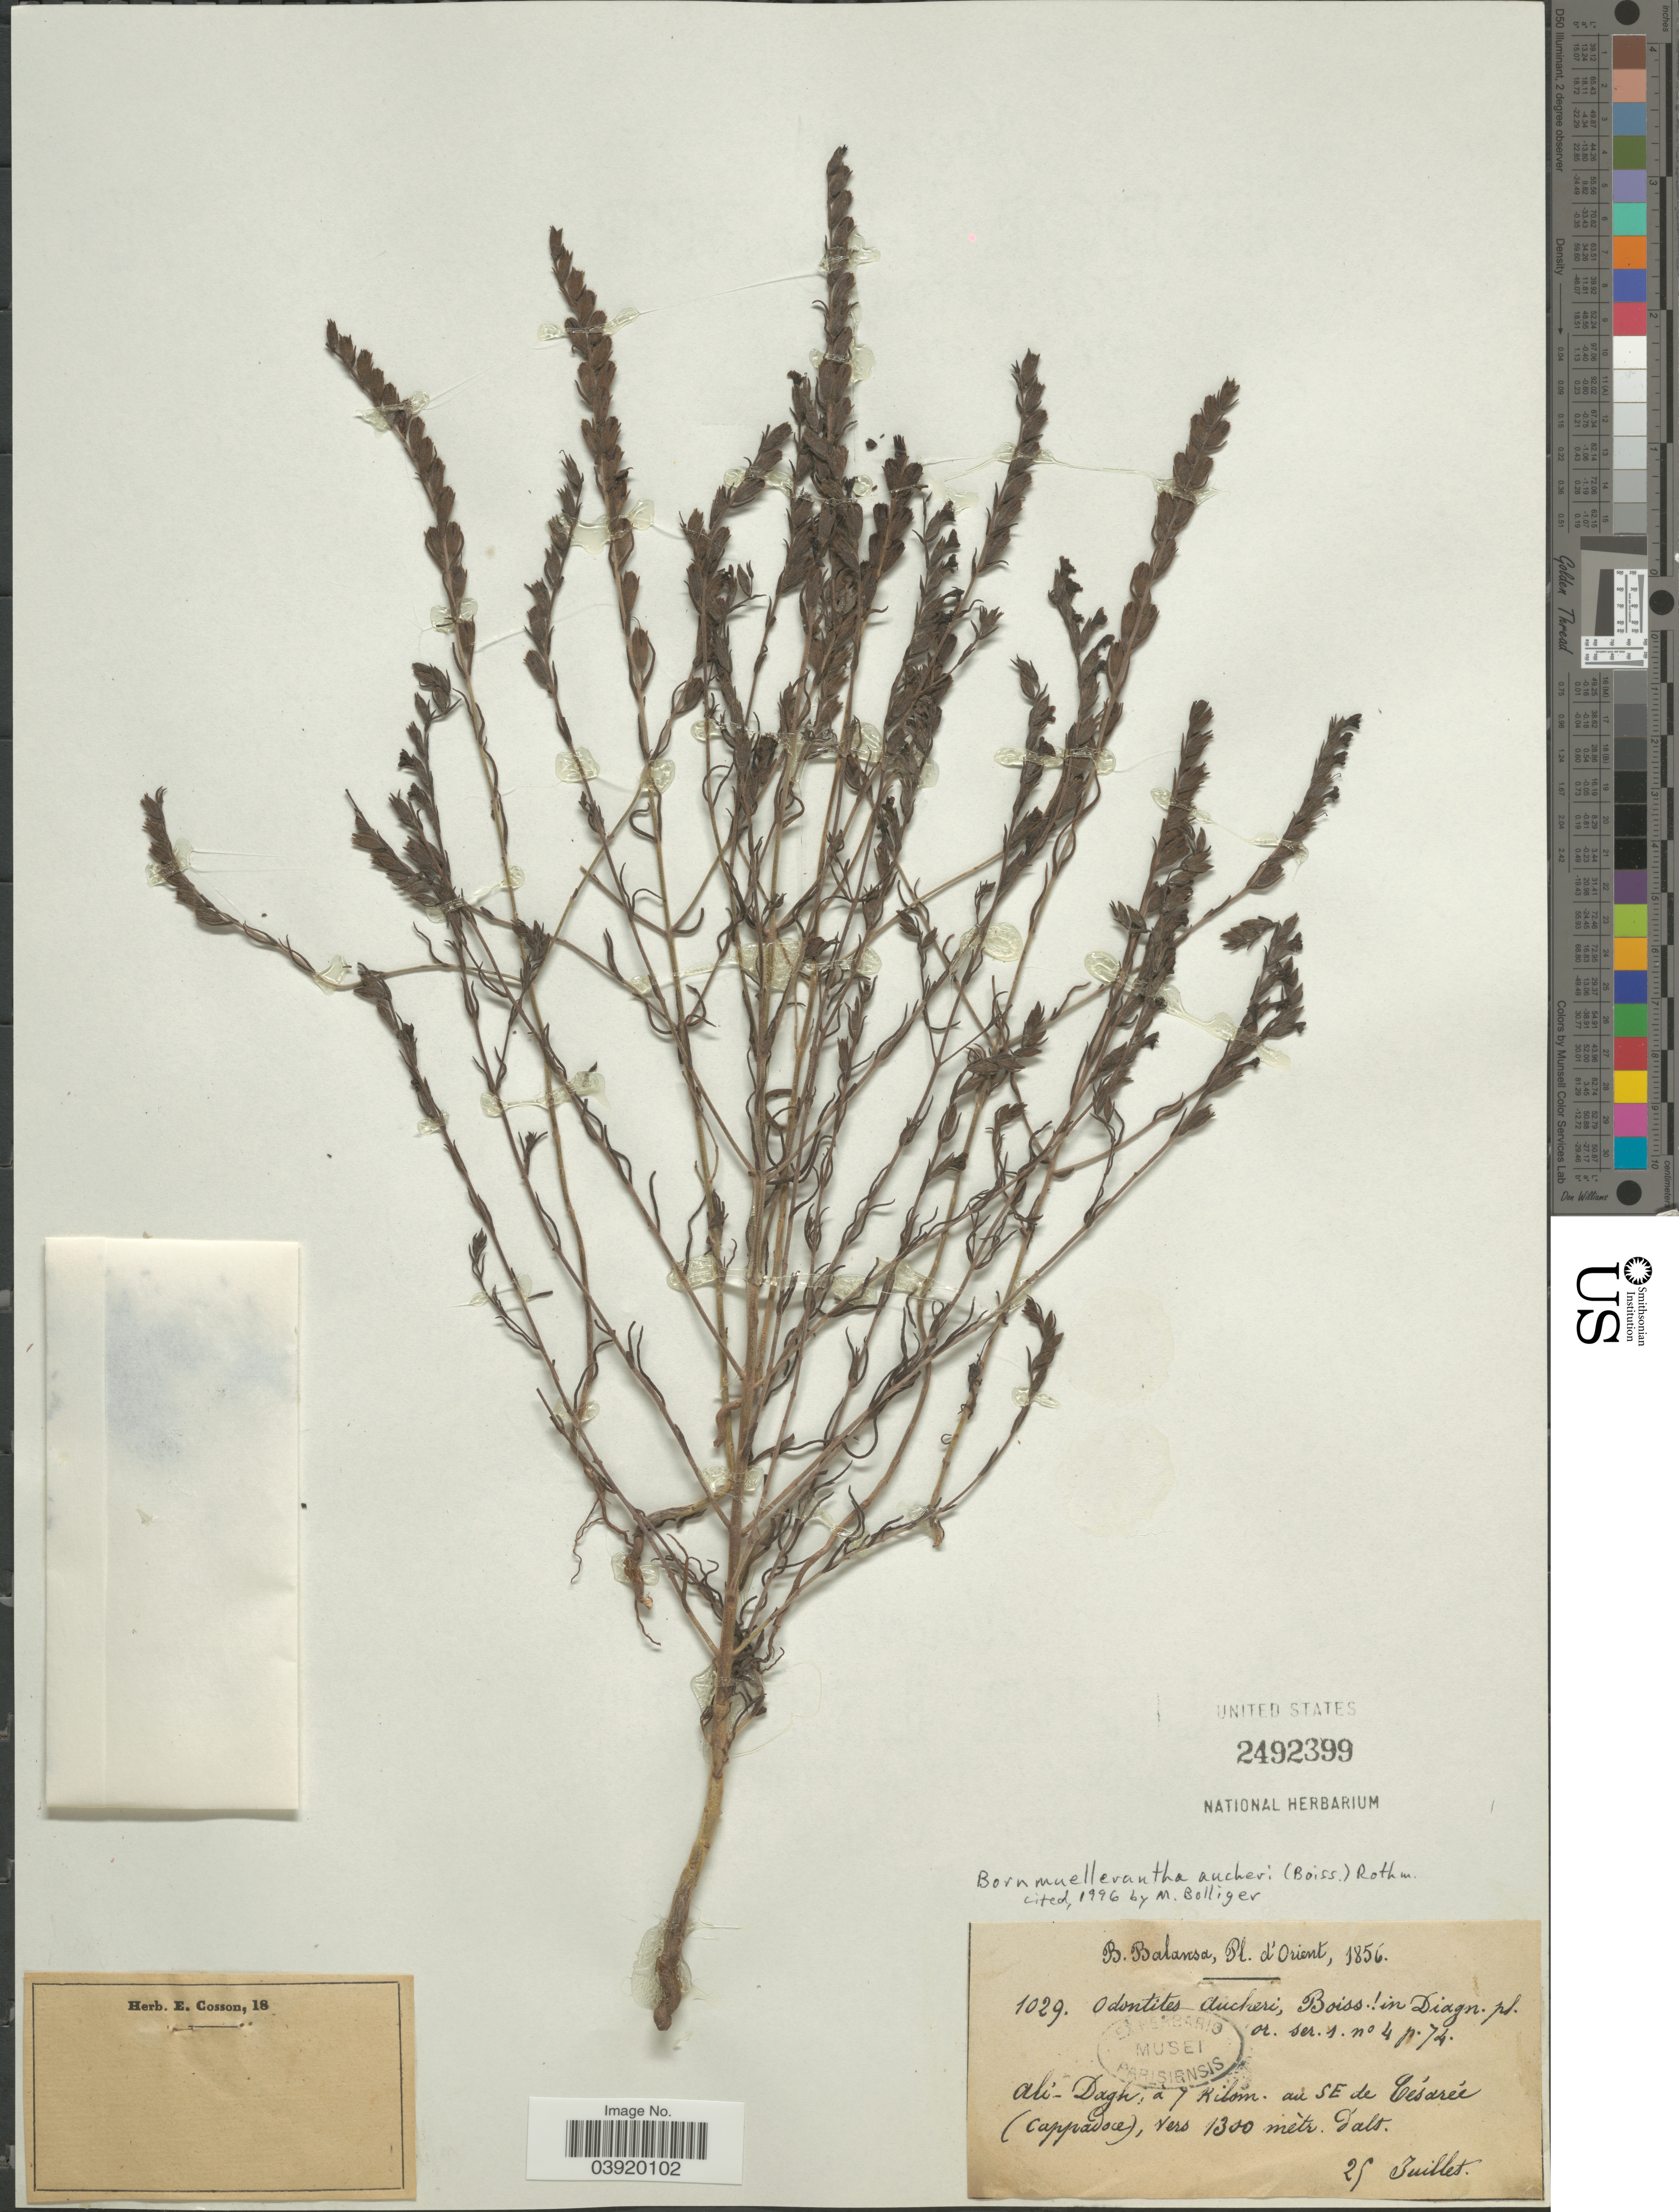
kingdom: Plantae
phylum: Tracheophyta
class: Magnoliopsida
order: Lamiales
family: Orobanchaceae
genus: Bornmuellerantha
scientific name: Bornmuellerantha aucheri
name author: (Boiss.) Rothm.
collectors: B. Balansa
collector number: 1029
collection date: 1856-07-25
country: Turkey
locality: D'Orient. Ali-Dagh, à 7 Kilom. an SE de Césarée (Cappadoce).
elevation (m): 1300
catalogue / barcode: US 2492399